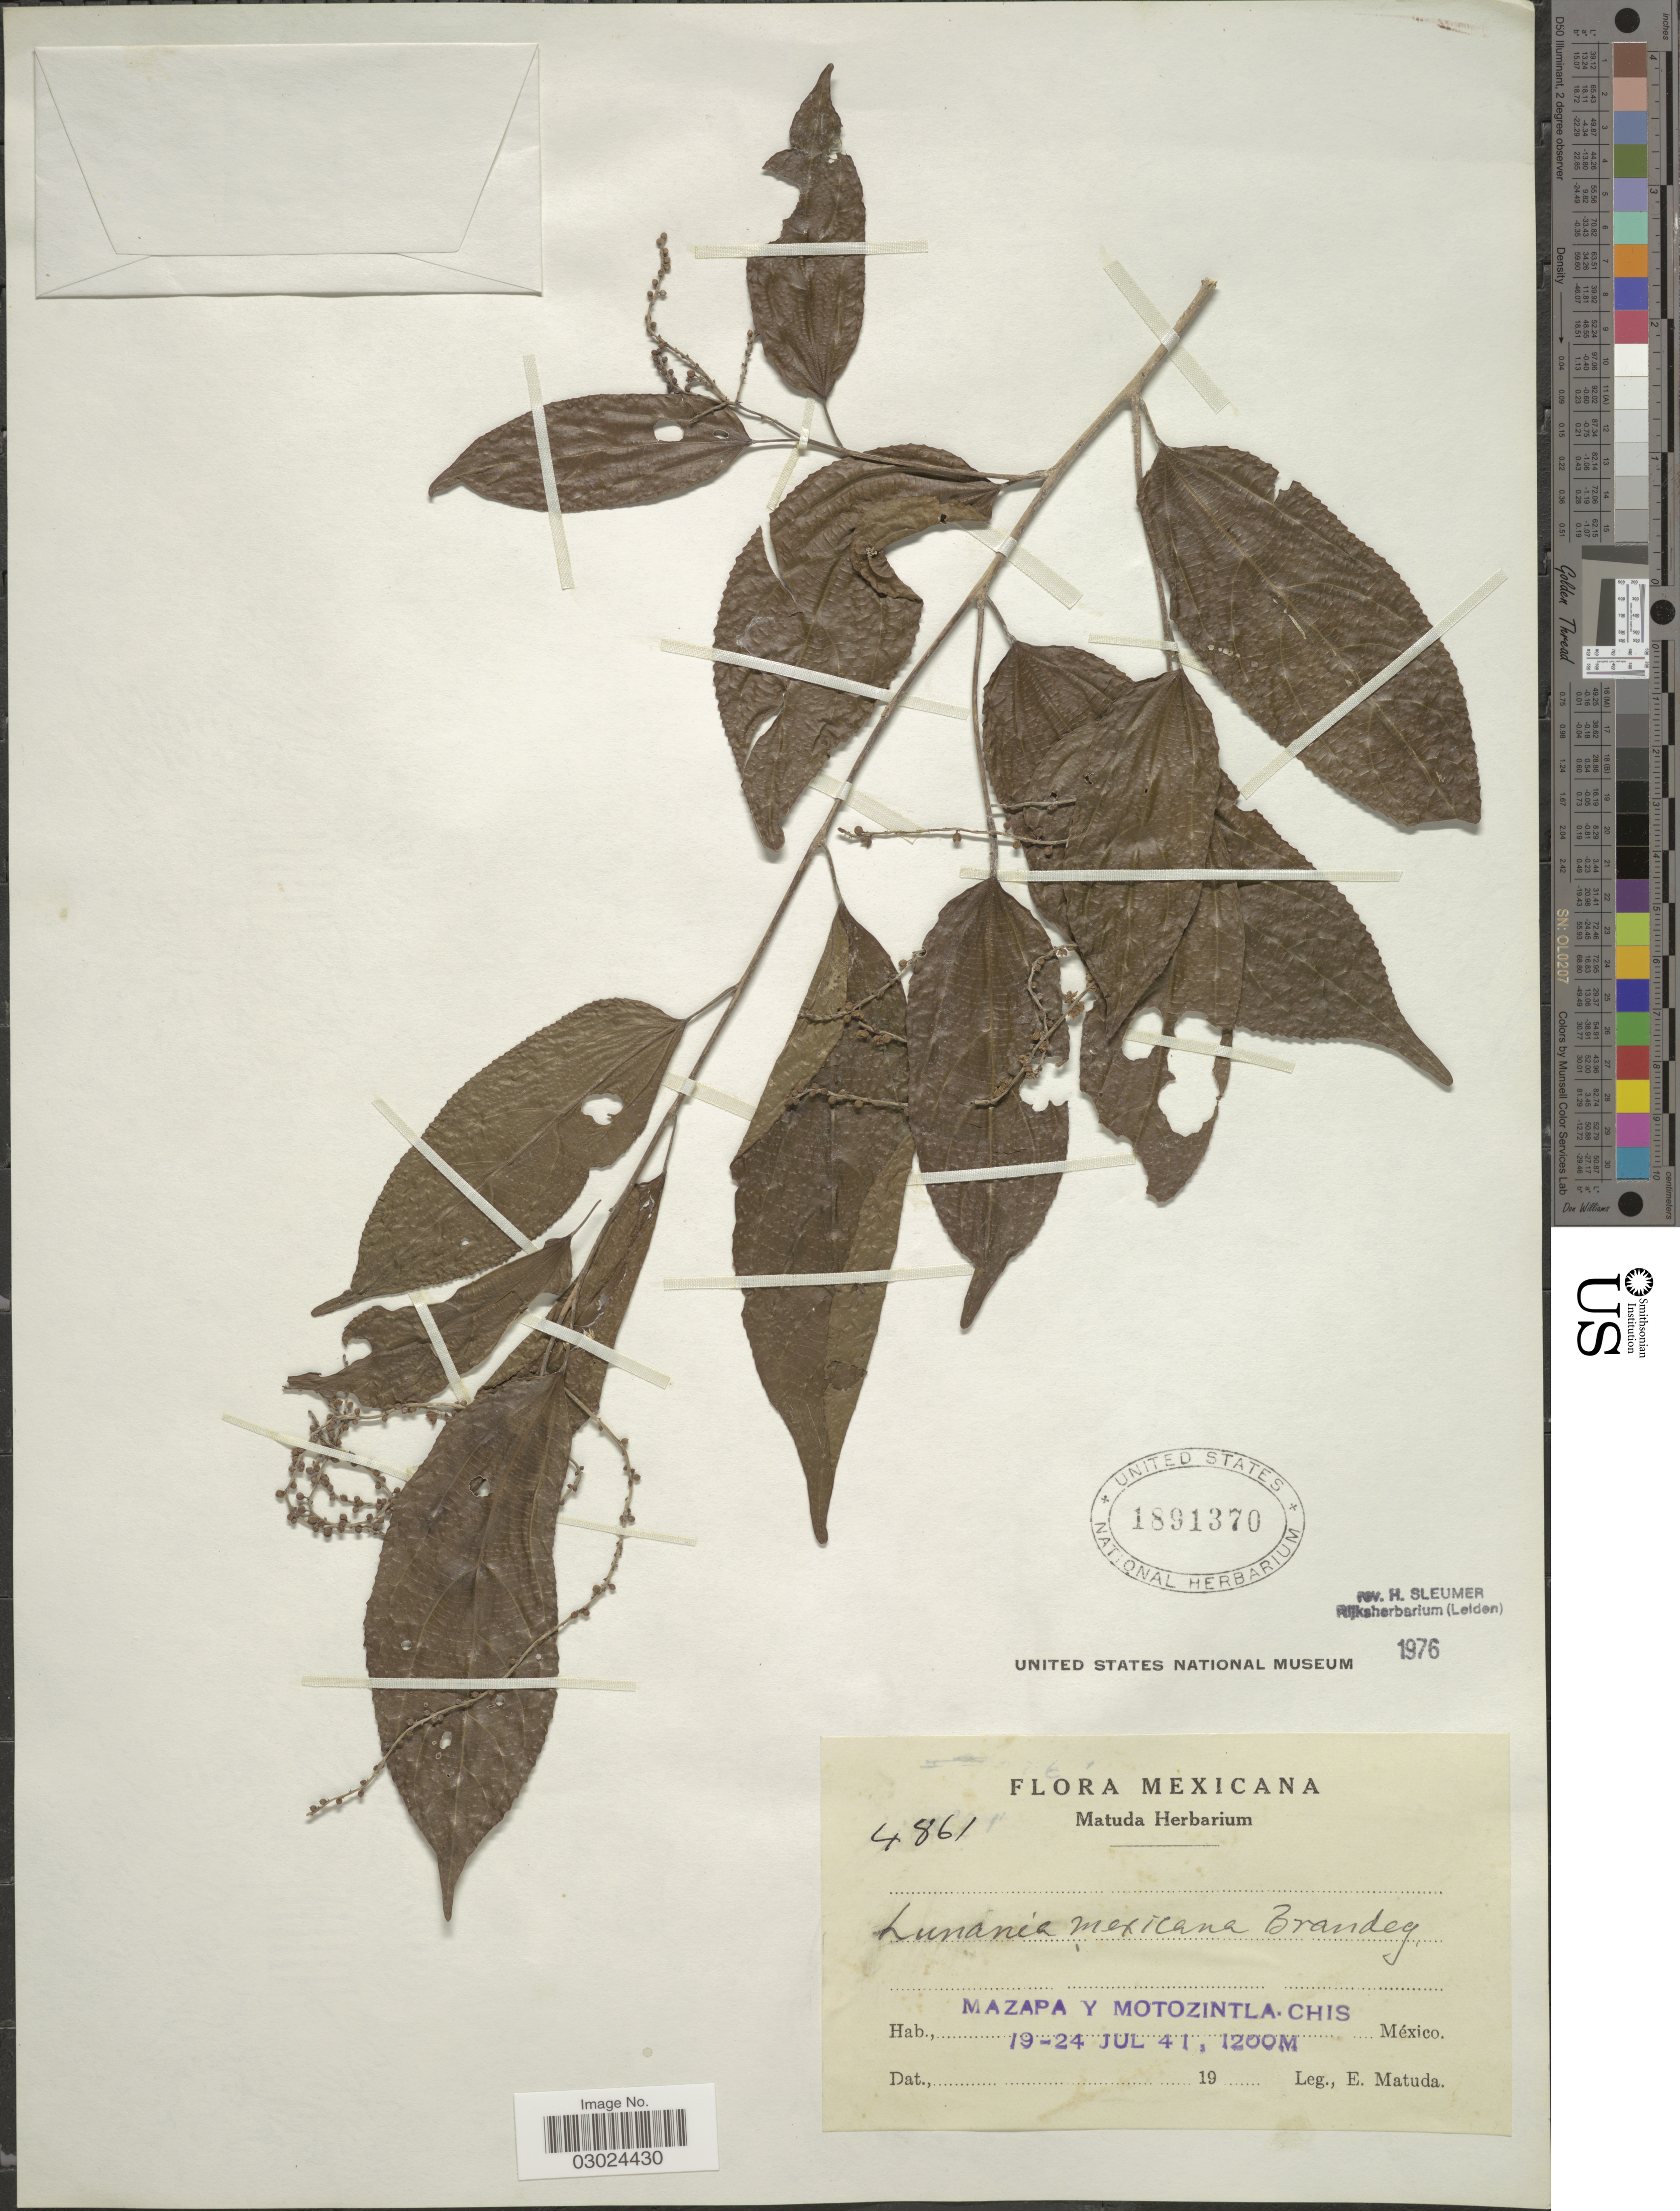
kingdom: Plantae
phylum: Tracheophyta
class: Magnoliopsida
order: Malpighiales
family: Salicaceae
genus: Lunania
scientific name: Lunania mexicana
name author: Brandegee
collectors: E. Matuda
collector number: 4861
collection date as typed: Transcribed d/m/y: 19/7/41 to 24/7/41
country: Mexico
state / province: Chiapas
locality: Mazapa y Motozintla, Chis.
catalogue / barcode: US 1891370